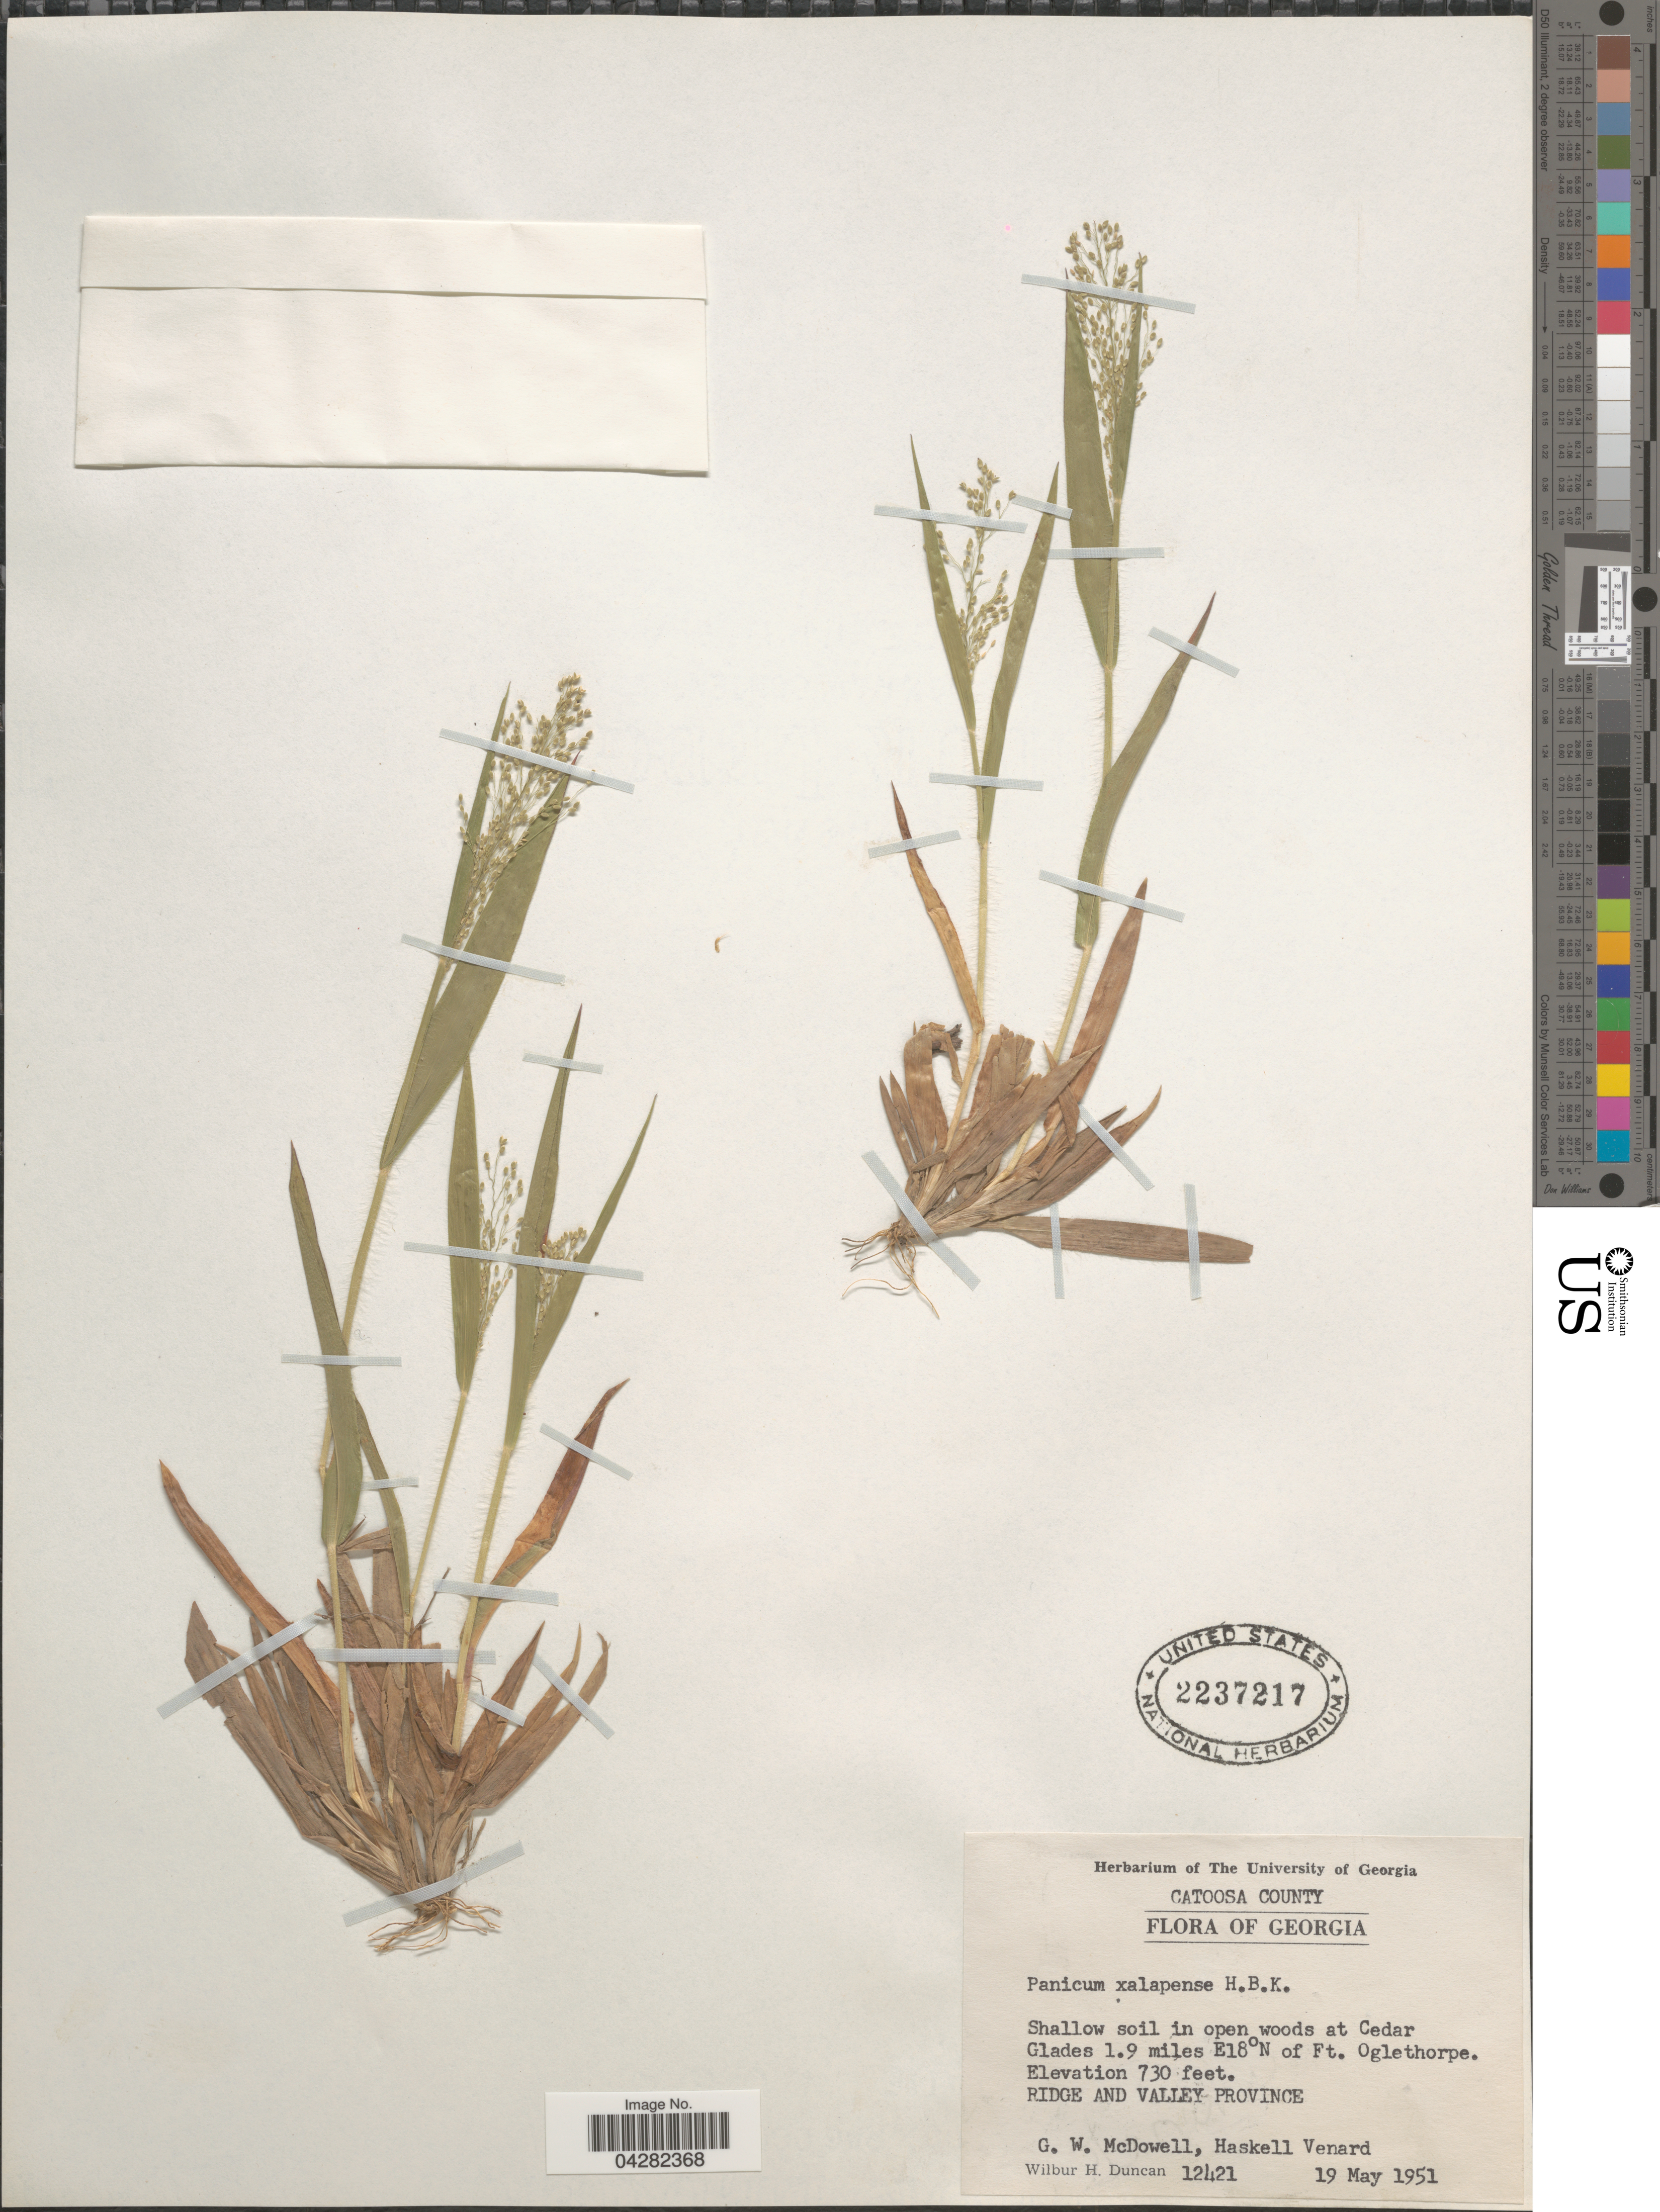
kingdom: Plantae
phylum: Tracheophyta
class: Liliopsida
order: Poales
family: Poaceae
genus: Dichanthelium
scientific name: Dichanthelium laxiflorum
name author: (Lam.) Gould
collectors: G. McDowell, H. Venard & W. H. Duncan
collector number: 12421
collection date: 1951-05-19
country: United States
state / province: Georgia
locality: Catoosa County. At Cedar Glades 1.9 miles E18°N of Ft. Oglethorpe. Ridge and Valley Province.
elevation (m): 223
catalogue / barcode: US 2237217